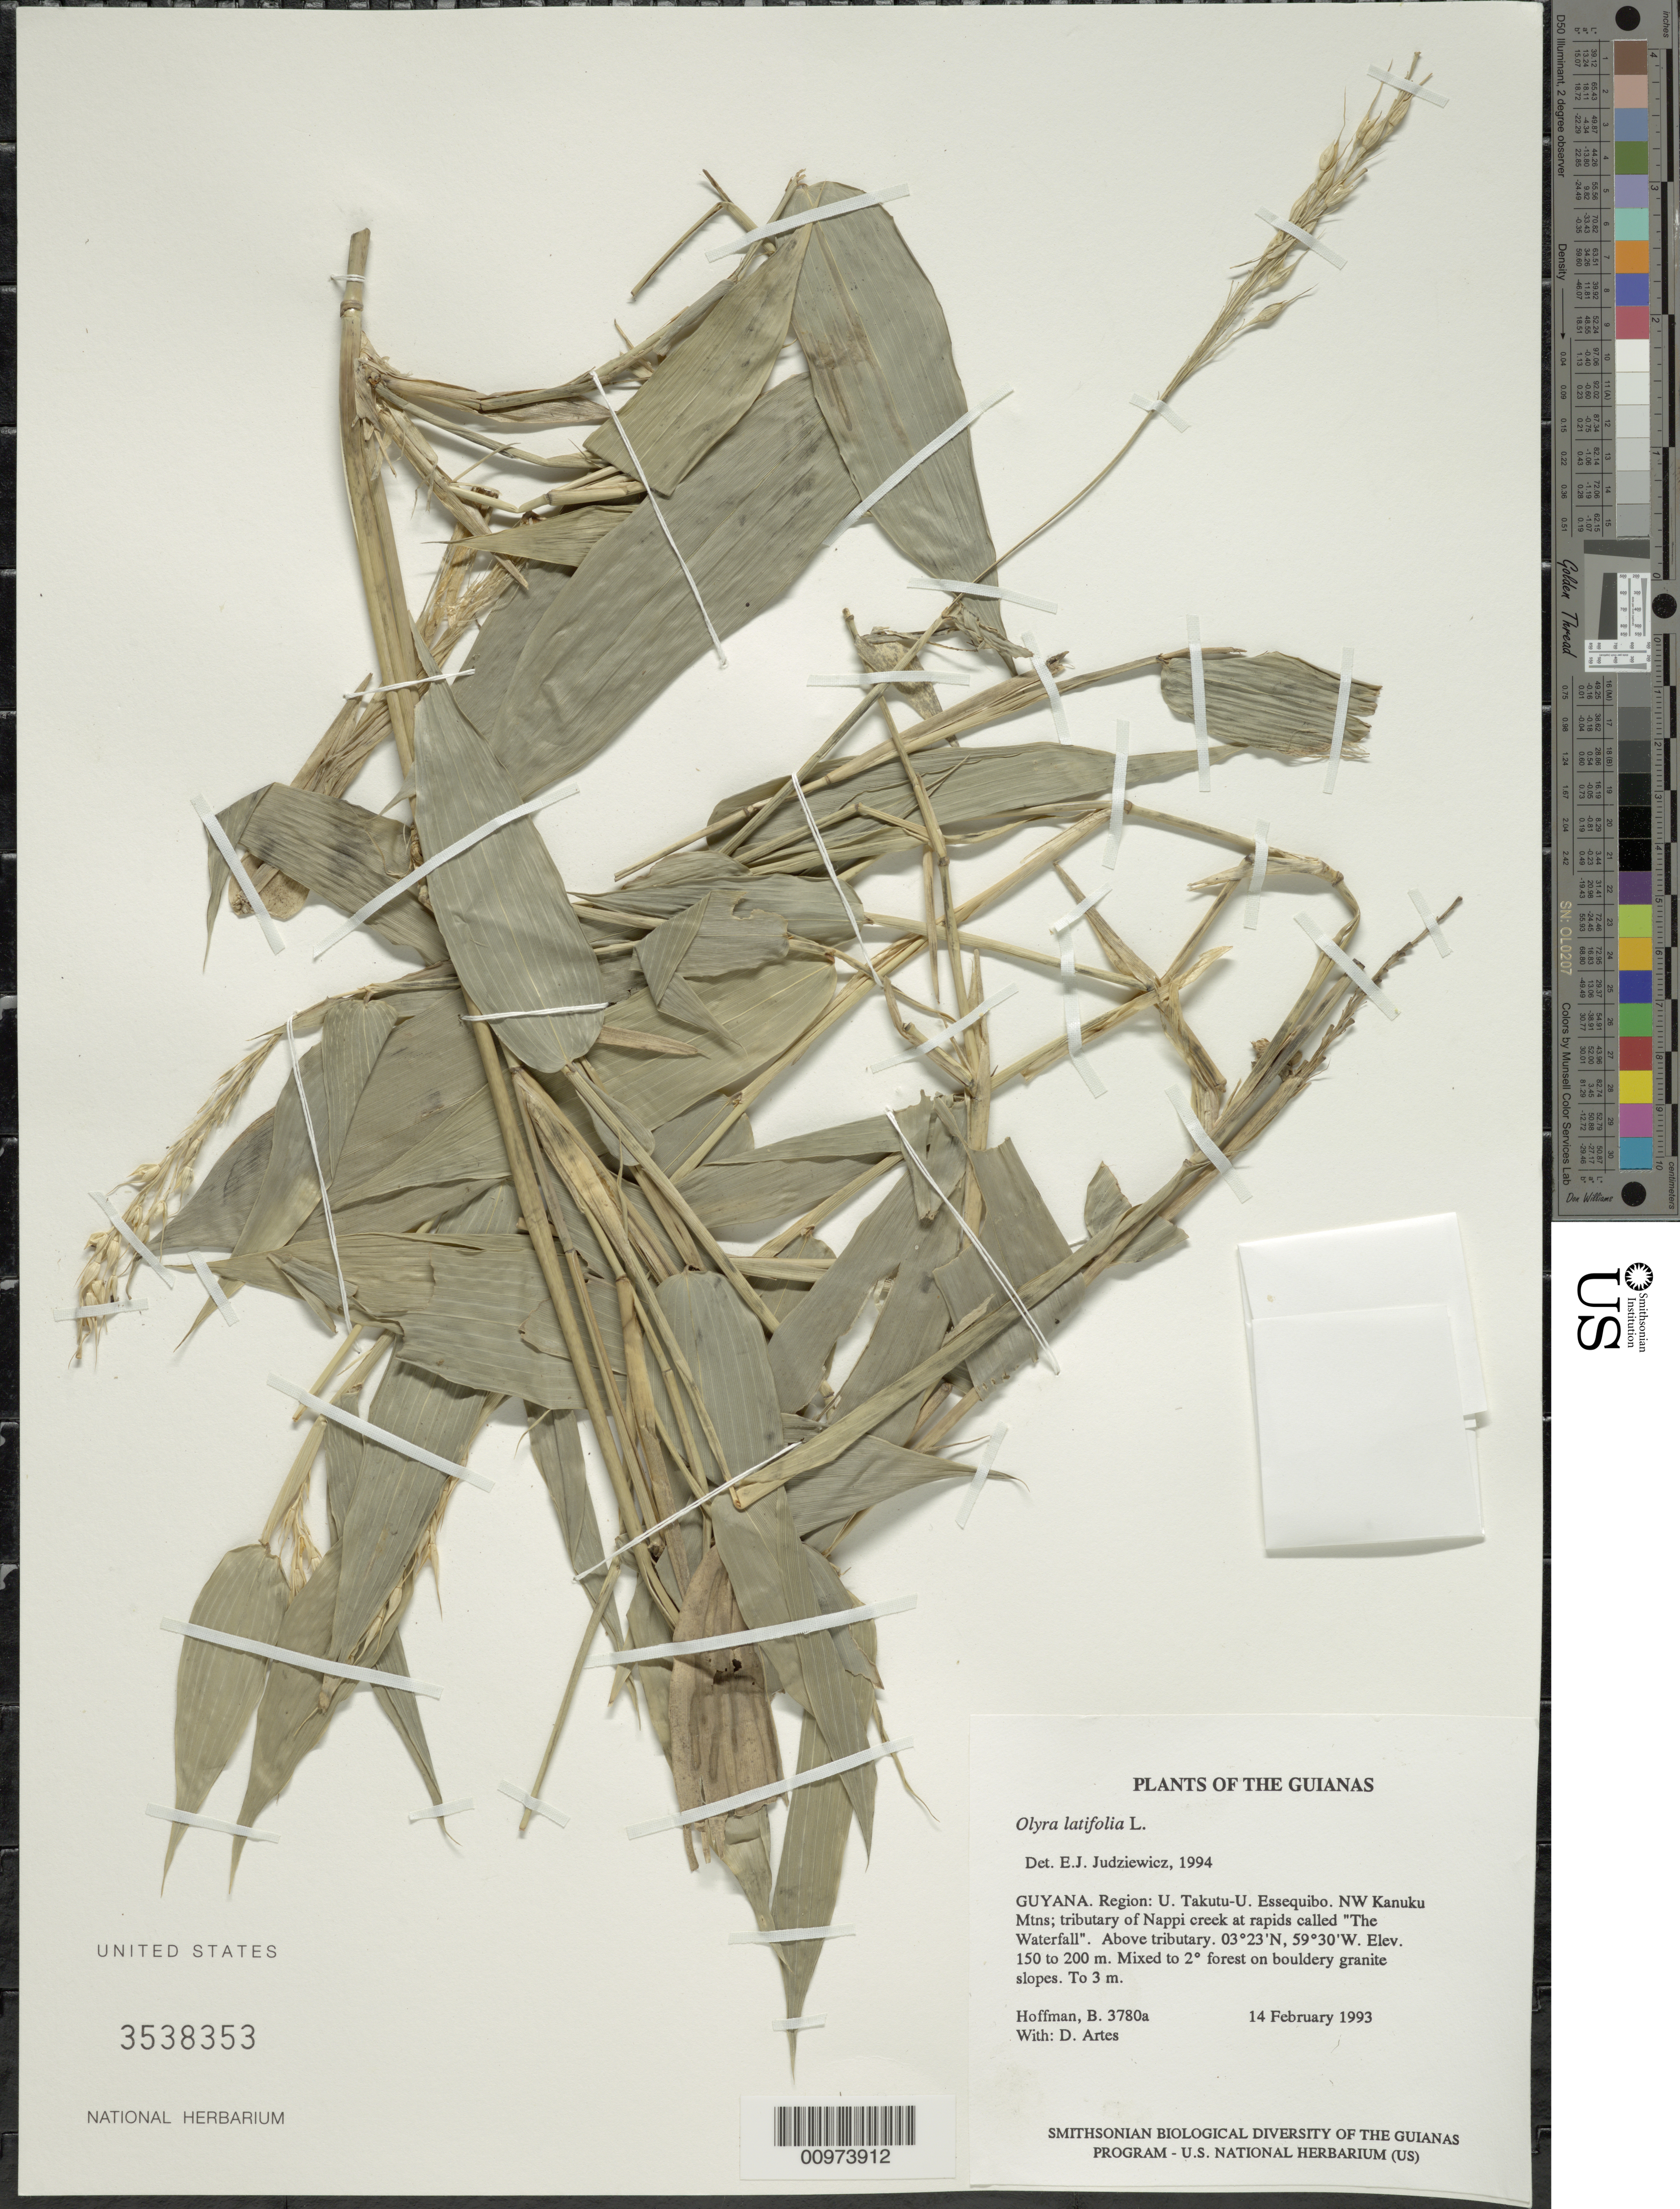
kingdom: Plantae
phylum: Tracheophyta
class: Liliopsida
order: Poales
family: Poaceae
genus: Olyra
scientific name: Olyra latifolia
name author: L.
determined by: Judziewicz, E. J.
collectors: B. Hoffman & D. Artes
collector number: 3780 a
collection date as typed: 14 February 1993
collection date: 1993-02-14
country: Guyana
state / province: U. Takutu-U. Essequibo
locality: NW Kanuku Mountains; tributary of Nappi creek at rapids called "The Waterfall". Above tributary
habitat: Mixed to secondary forest on bouldery granite slopes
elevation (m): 150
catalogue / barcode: US 3538353